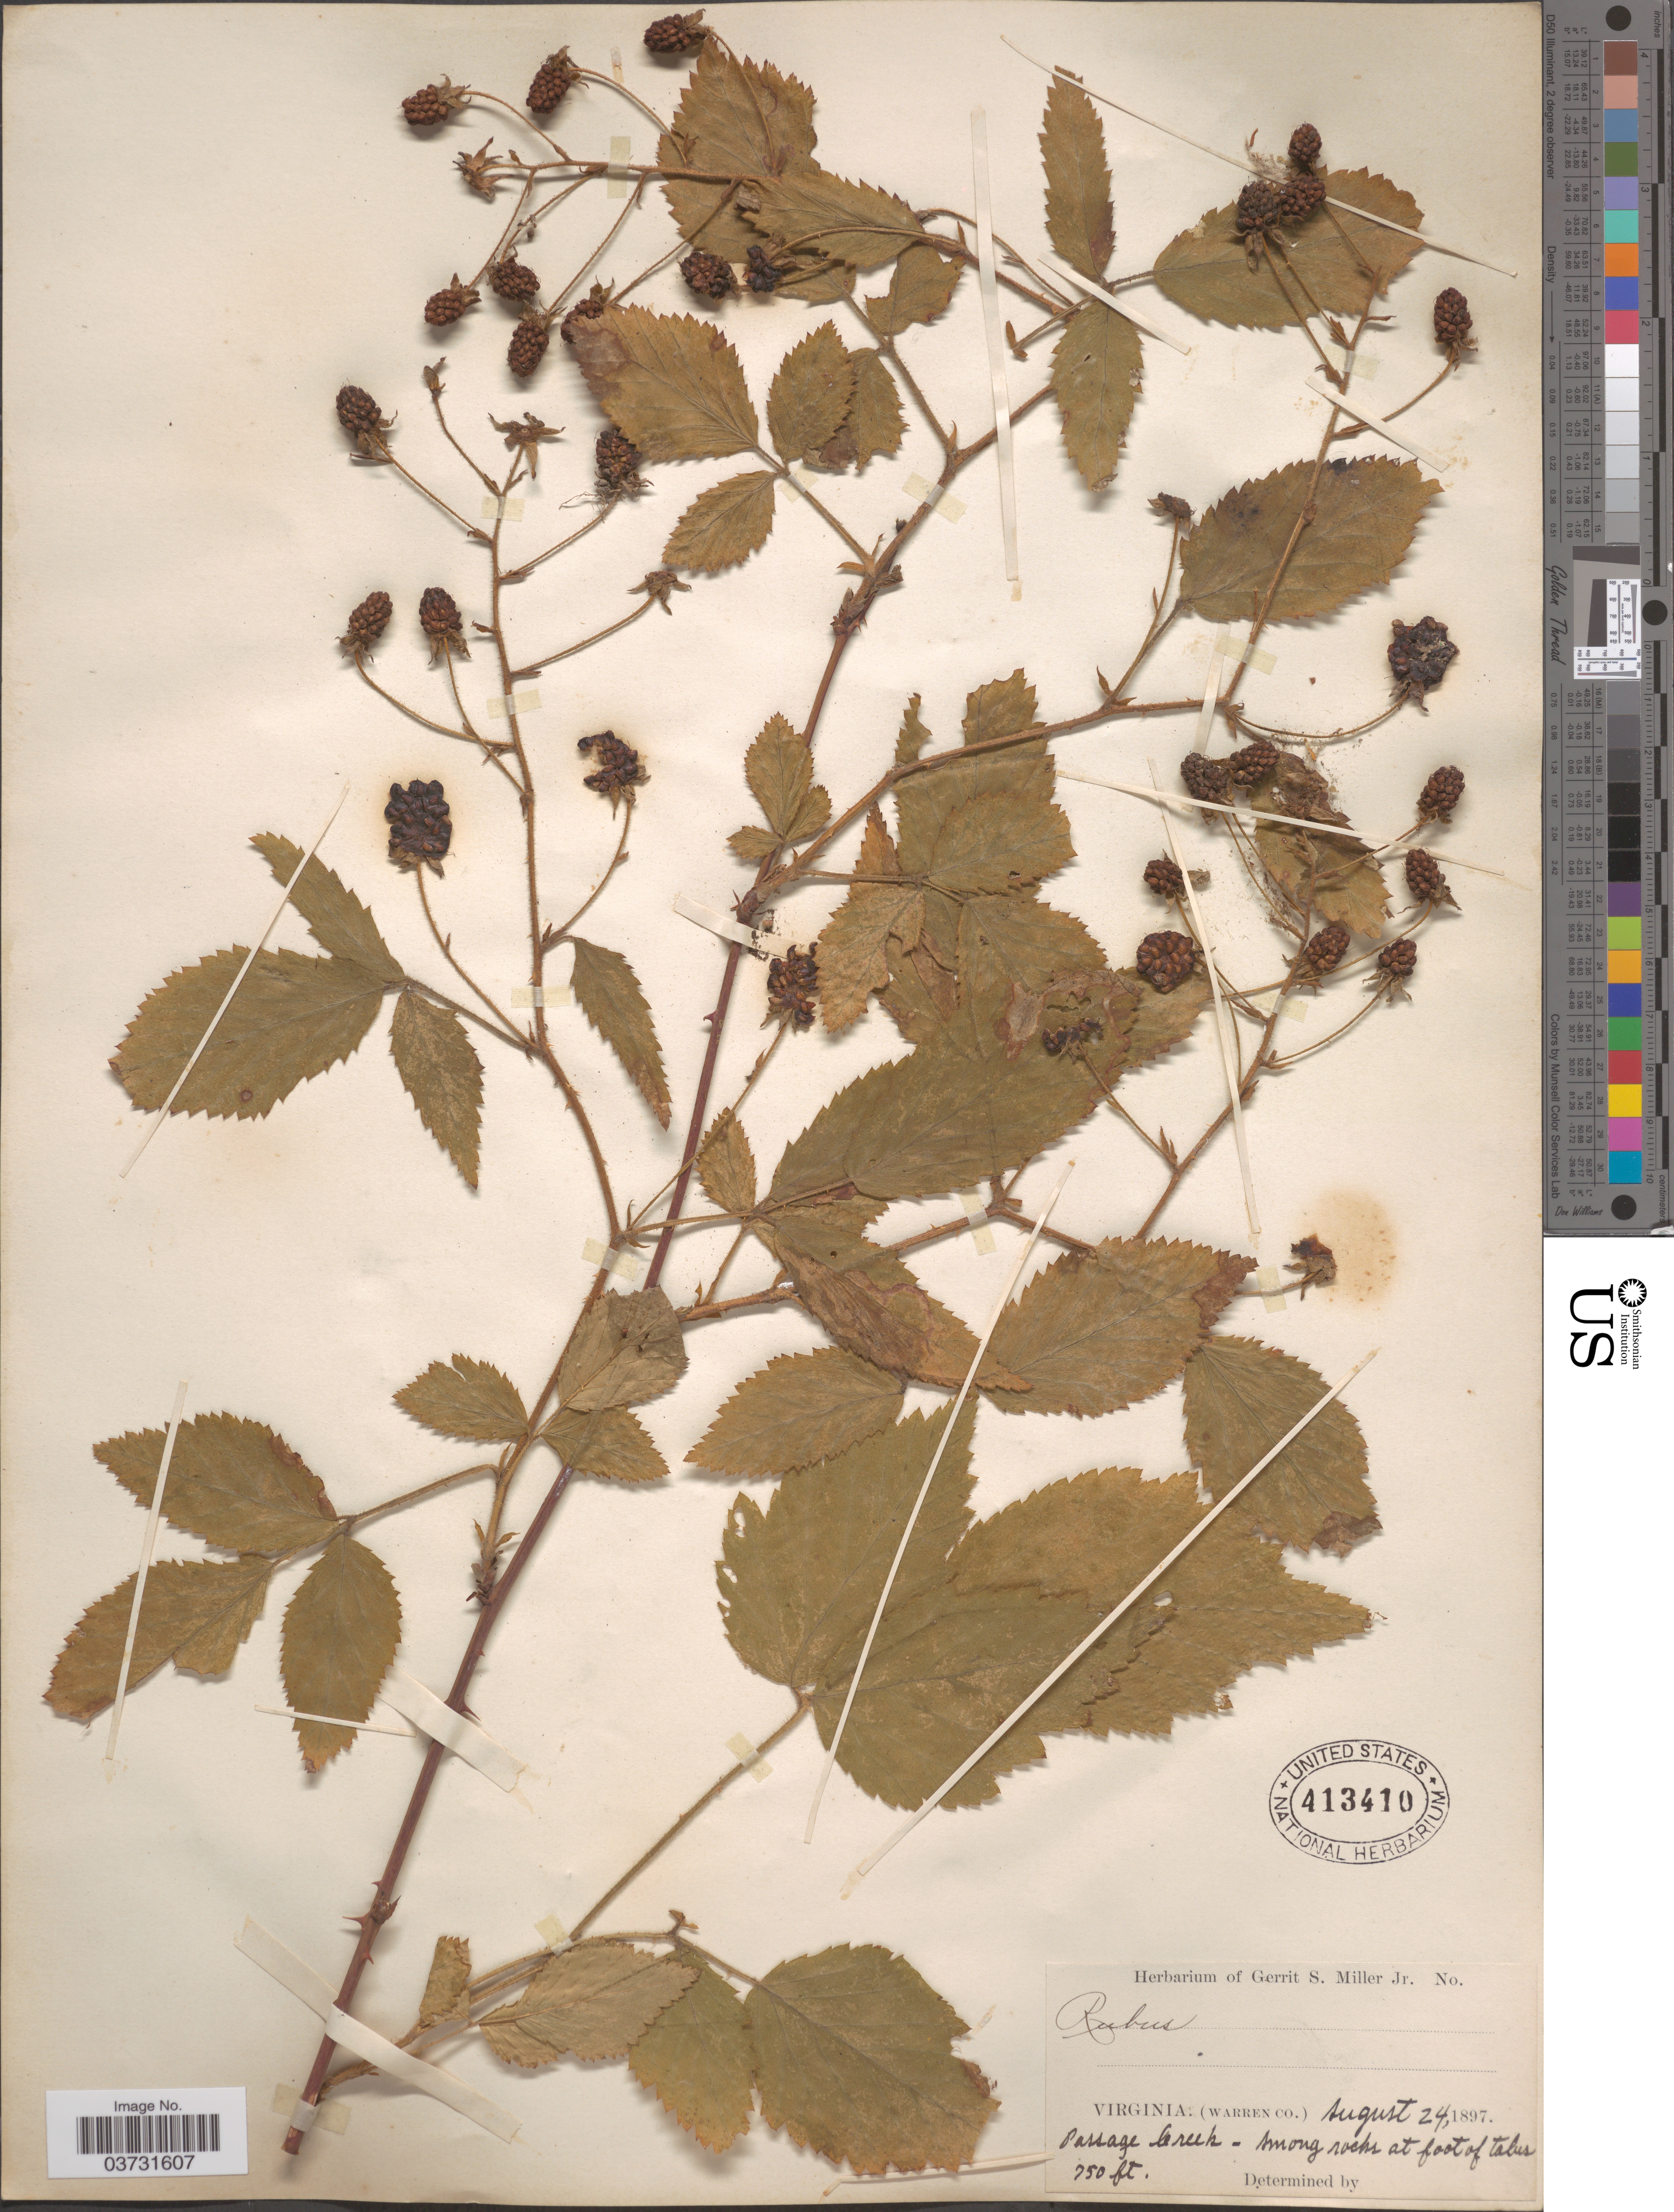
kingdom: Plantae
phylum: Tracheophyta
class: Magnoliopsida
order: Rosales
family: Rosaceae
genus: Rubus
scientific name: Rubus nigrobaccus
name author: L.H. Bailey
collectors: ex herb. Gerrit S. Miller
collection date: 1897-08-24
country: United States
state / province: Virginia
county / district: Warren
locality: Passage Creek- Among rocks at foot of talus.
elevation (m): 229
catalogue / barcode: US 413410